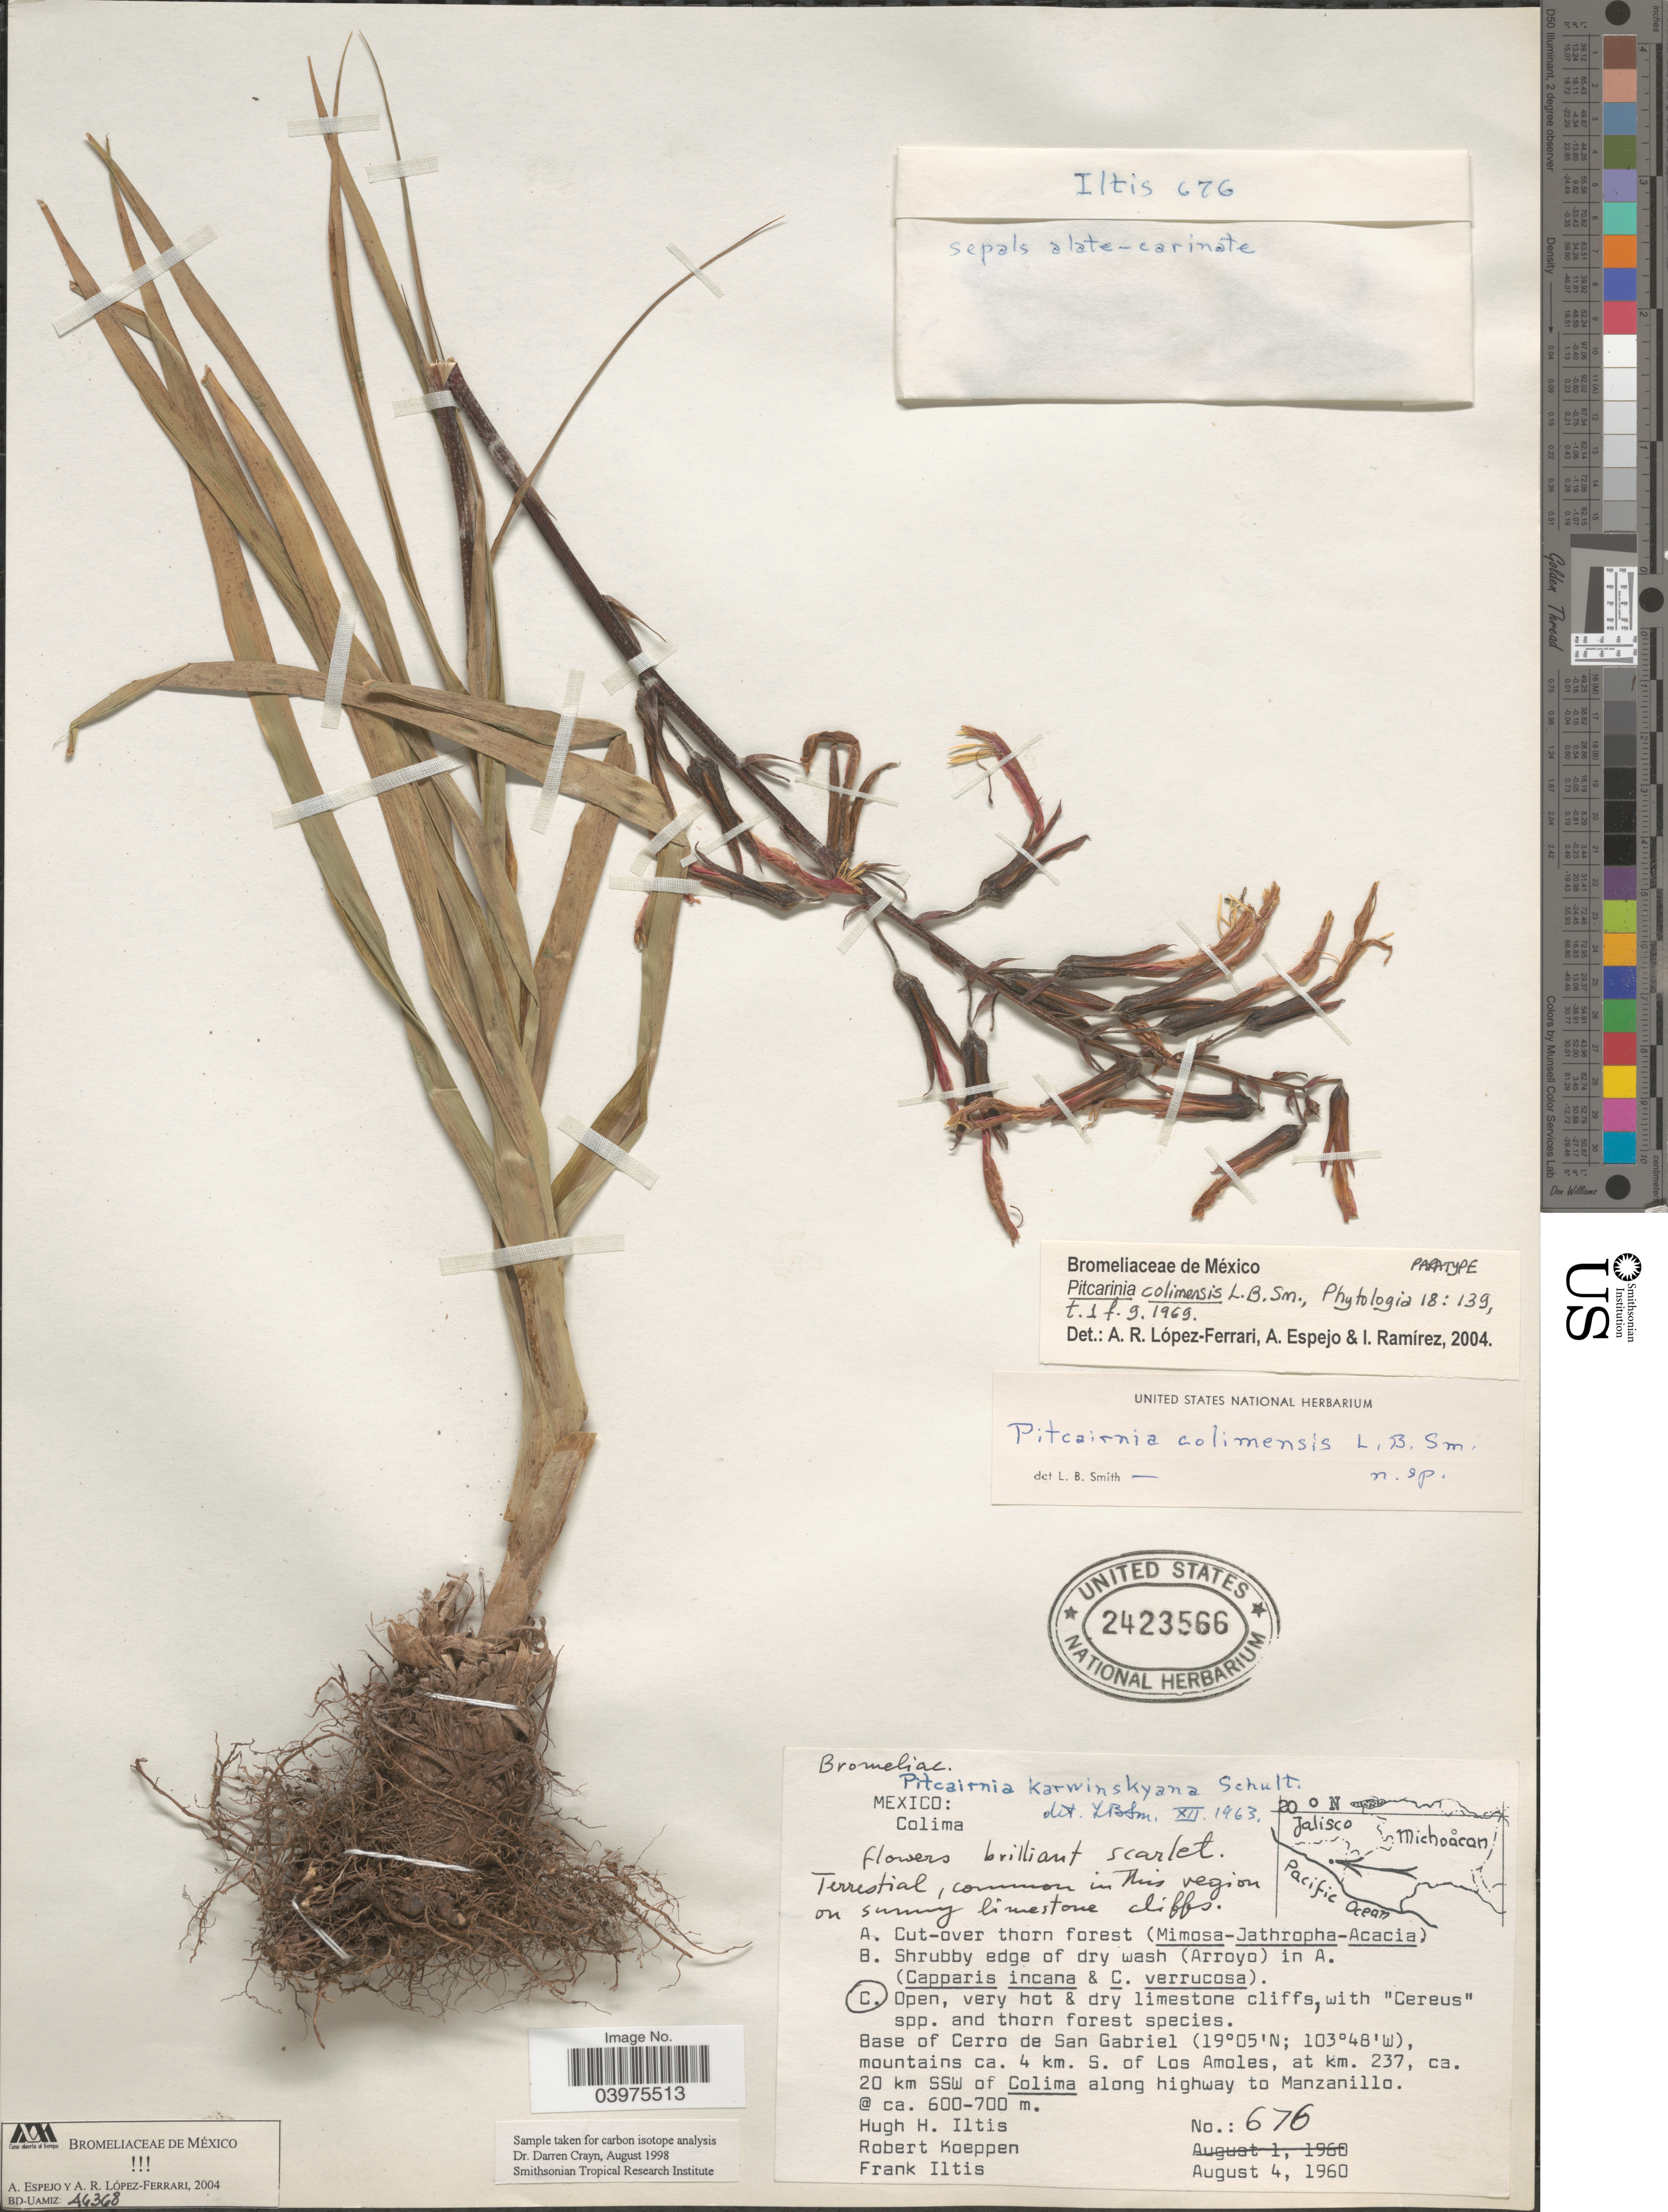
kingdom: Plantae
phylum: Tracheophyta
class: Liliopsida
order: Poales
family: Bromeliaceae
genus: Pitcairnia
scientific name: Pitcairnia colimensis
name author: L.B. Sm.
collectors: H. Iltis, R. C. Koeppen & F. S. Iltis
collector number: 676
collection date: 1960-08-04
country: Mexico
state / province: Colima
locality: Base of Cerro de San Gabriel mountains ca. 4 km. S. of Los Amoles, at km. 237, ca. 20 km SSW of Colima along highway to Manzanillo.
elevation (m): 600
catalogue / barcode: US 2423566